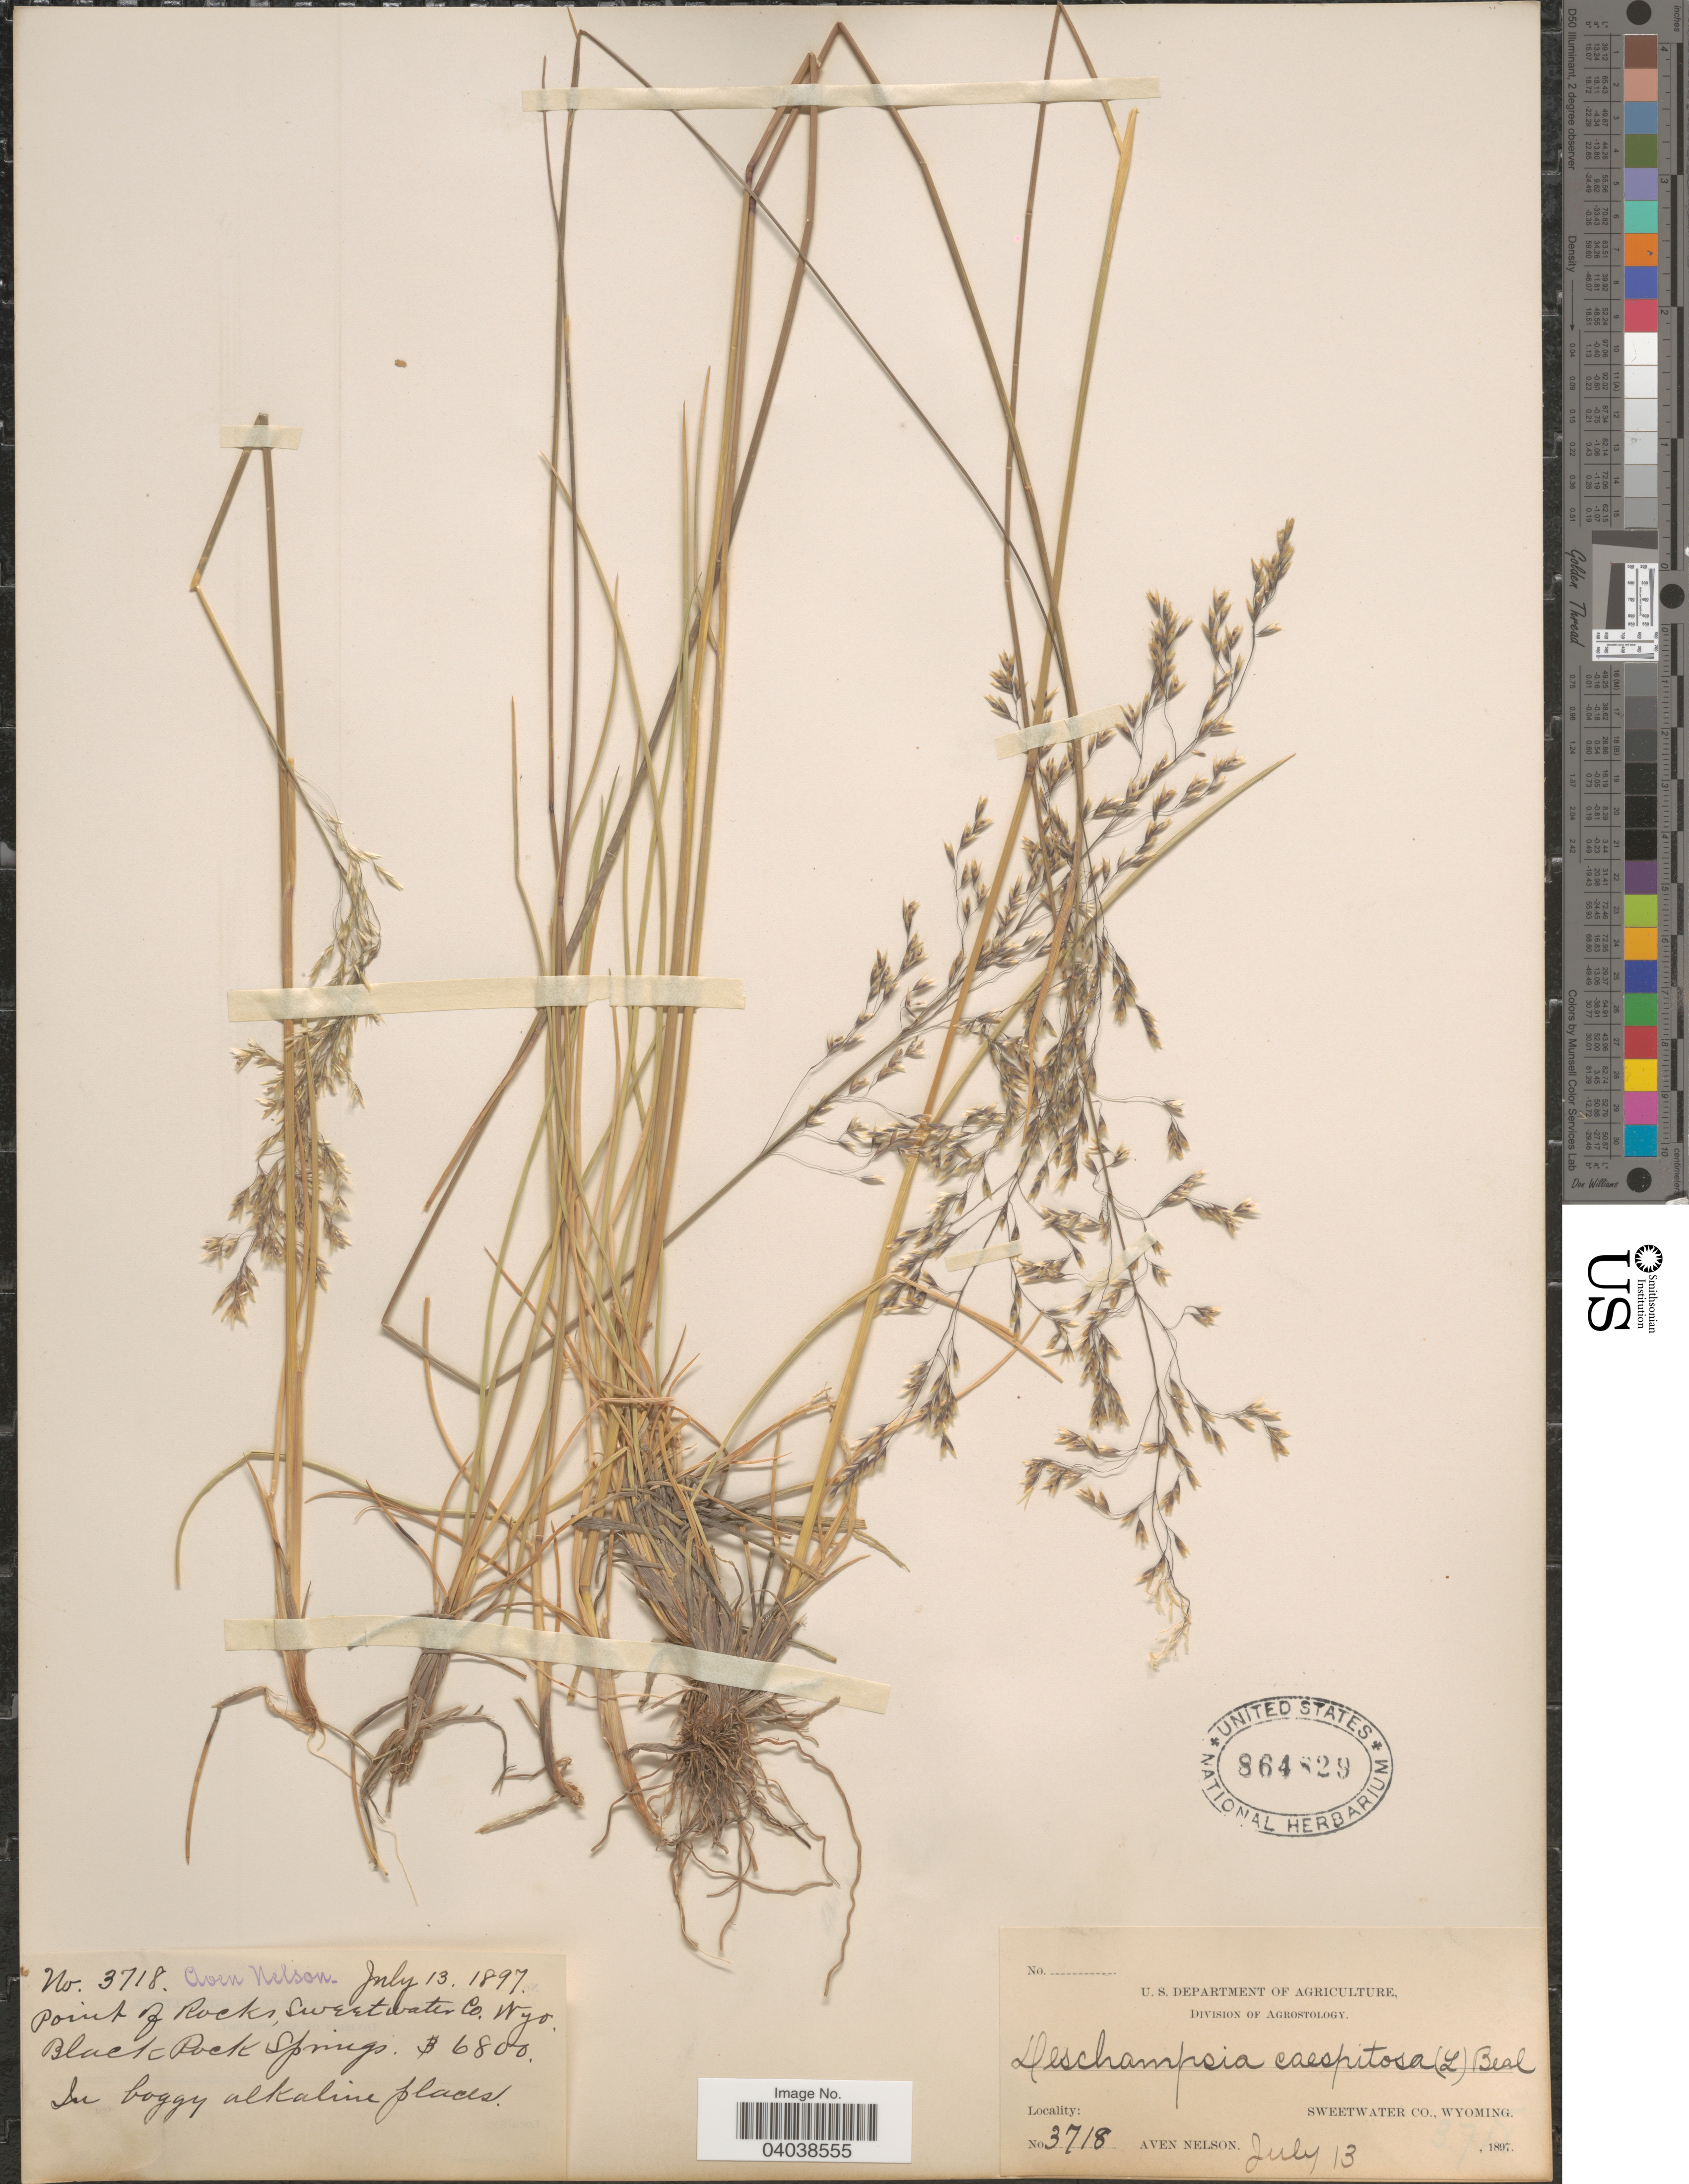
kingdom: Plantae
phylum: Tracheophyta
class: Liliopsida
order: Poales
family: Poaceae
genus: Deschampsia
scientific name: Deschampsia cespitosa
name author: (L.) P. Beauv.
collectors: A. Nelson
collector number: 3718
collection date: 1897-07-13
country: United States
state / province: Wyoming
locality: Point of Rocks, Sweetwater Co. Black Rock Springs.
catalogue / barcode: US 864829